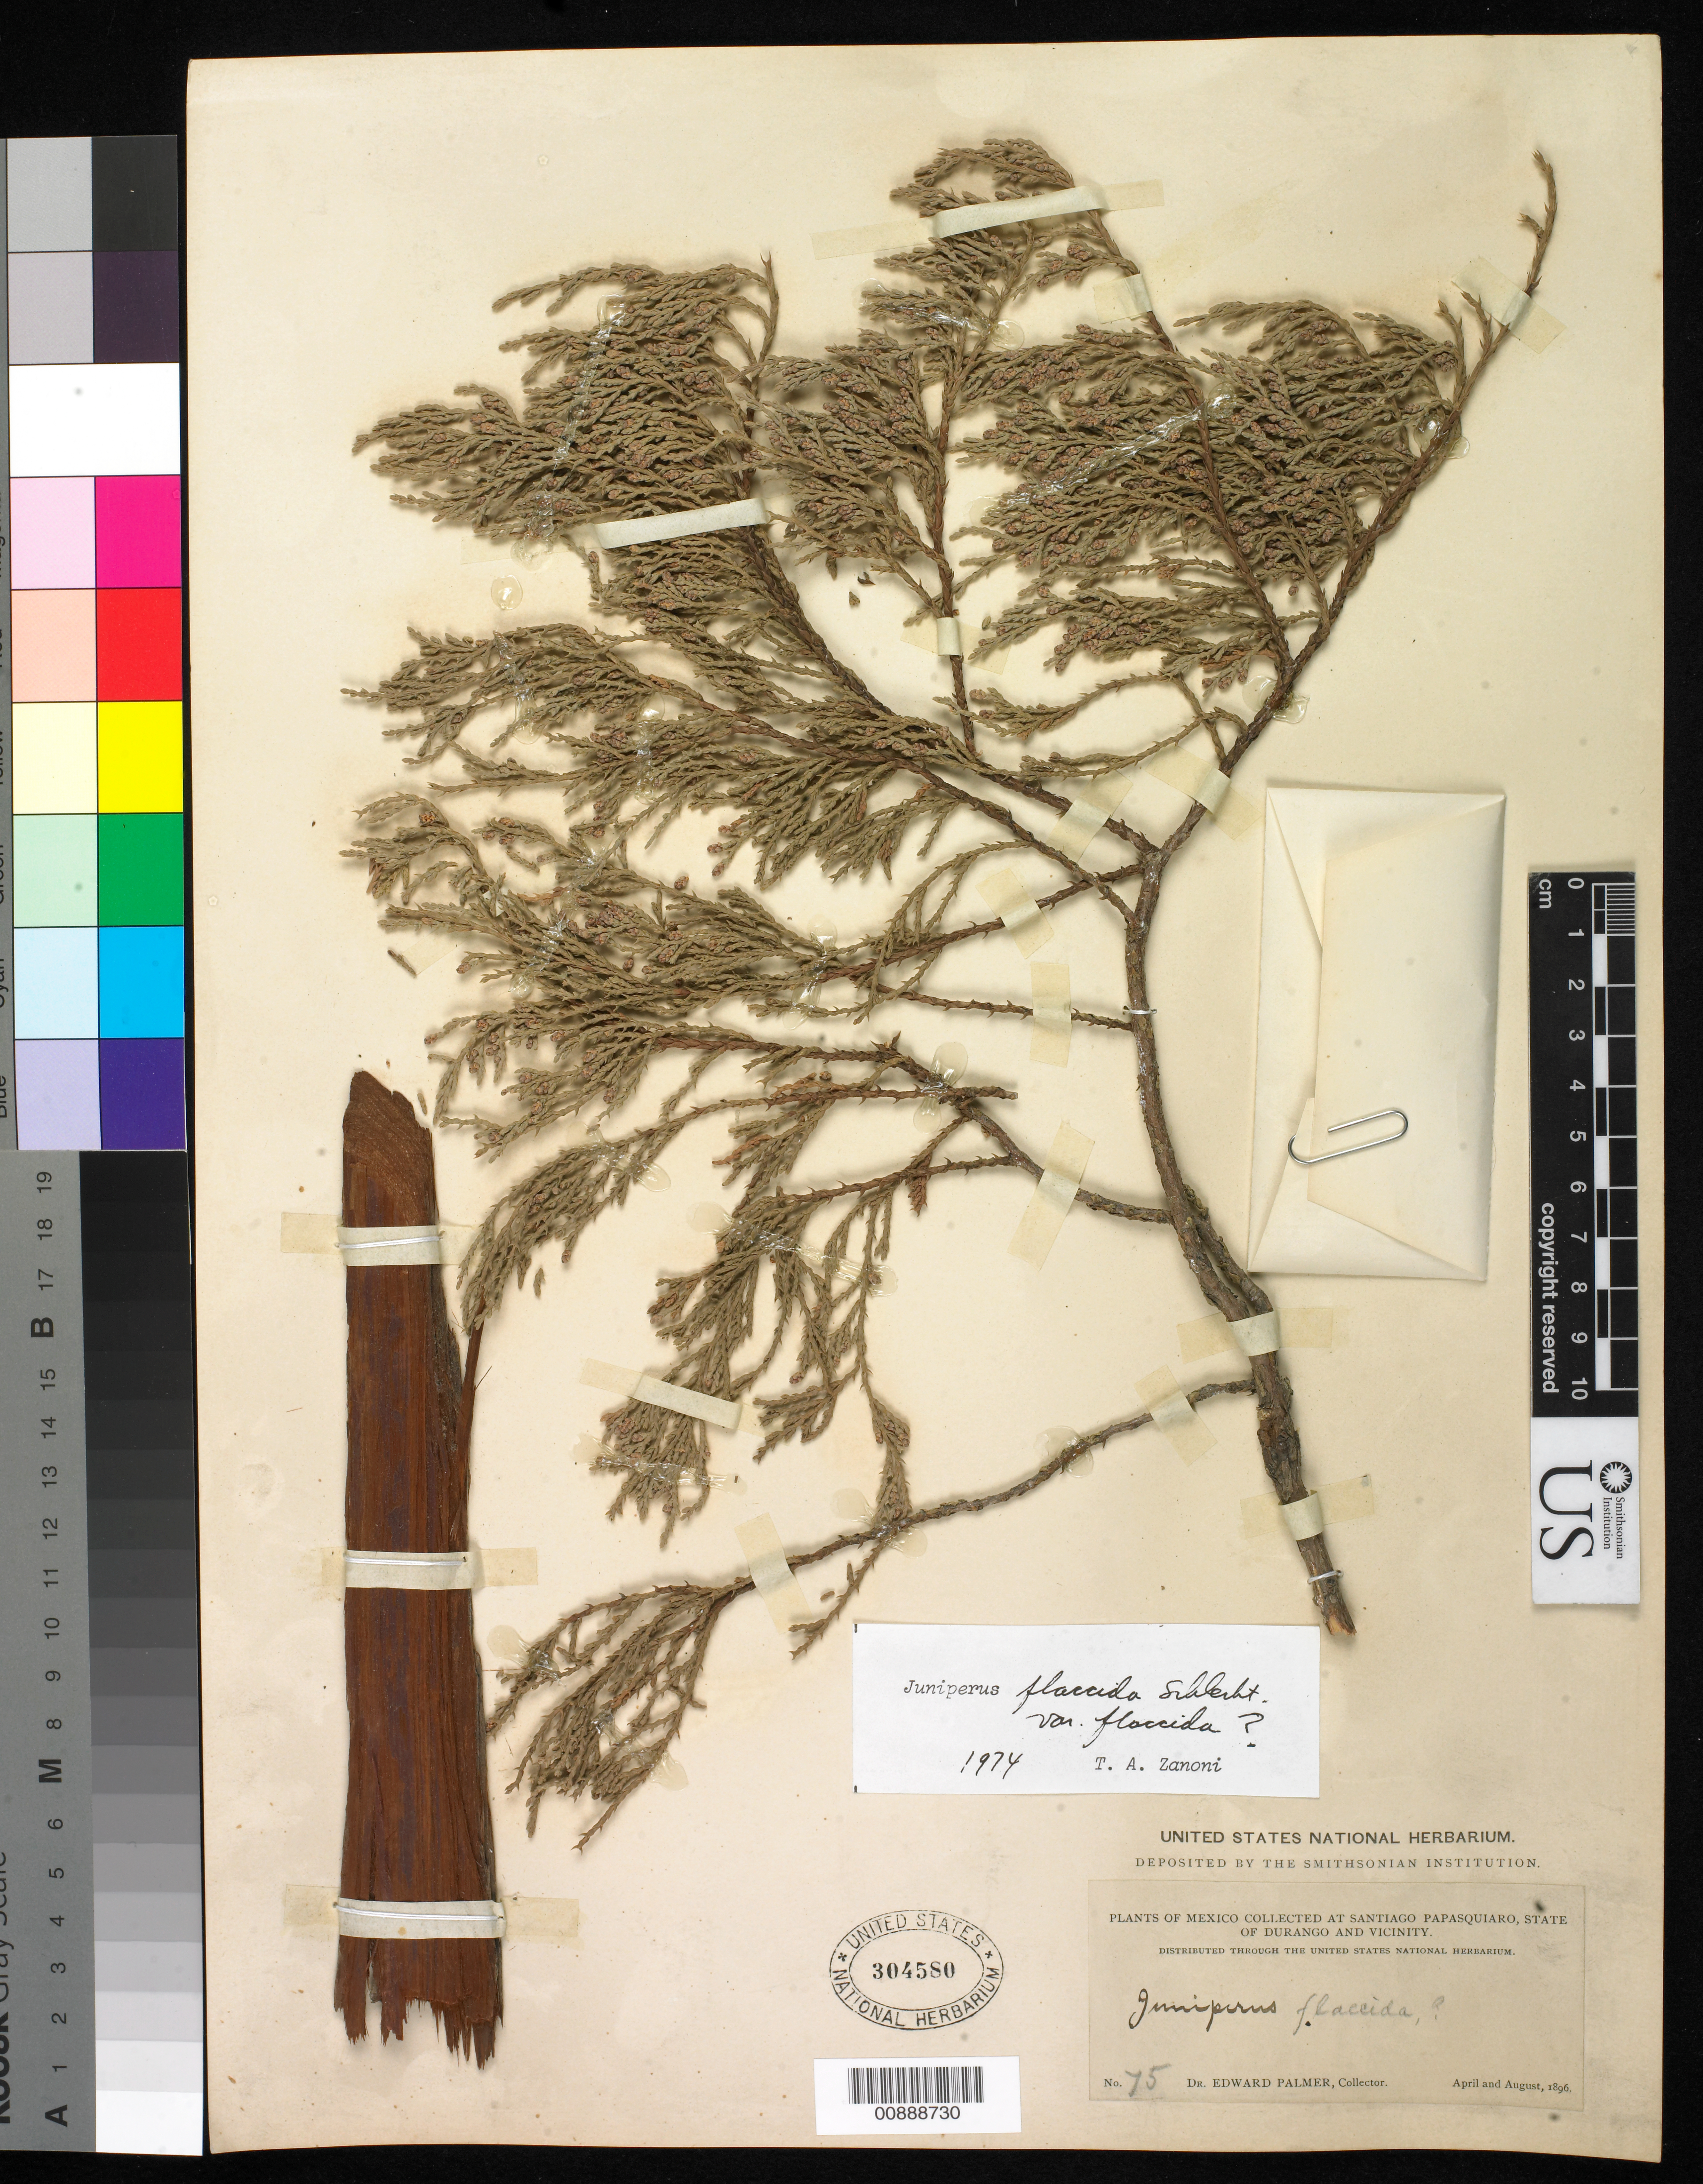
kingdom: Plantae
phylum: Tracheophyta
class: Pinopsida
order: Pinales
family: Cupressaceae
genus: Juniperus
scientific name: Juniperus flaccida var. flaccida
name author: Schltdl.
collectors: E. Palmer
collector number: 75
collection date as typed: Apr 1896 to -- Aug 1896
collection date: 1896-04/1896-08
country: Mexico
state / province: Durango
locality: Santiago Papasquiaro, Durango and vicinity.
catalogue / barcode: US 304580